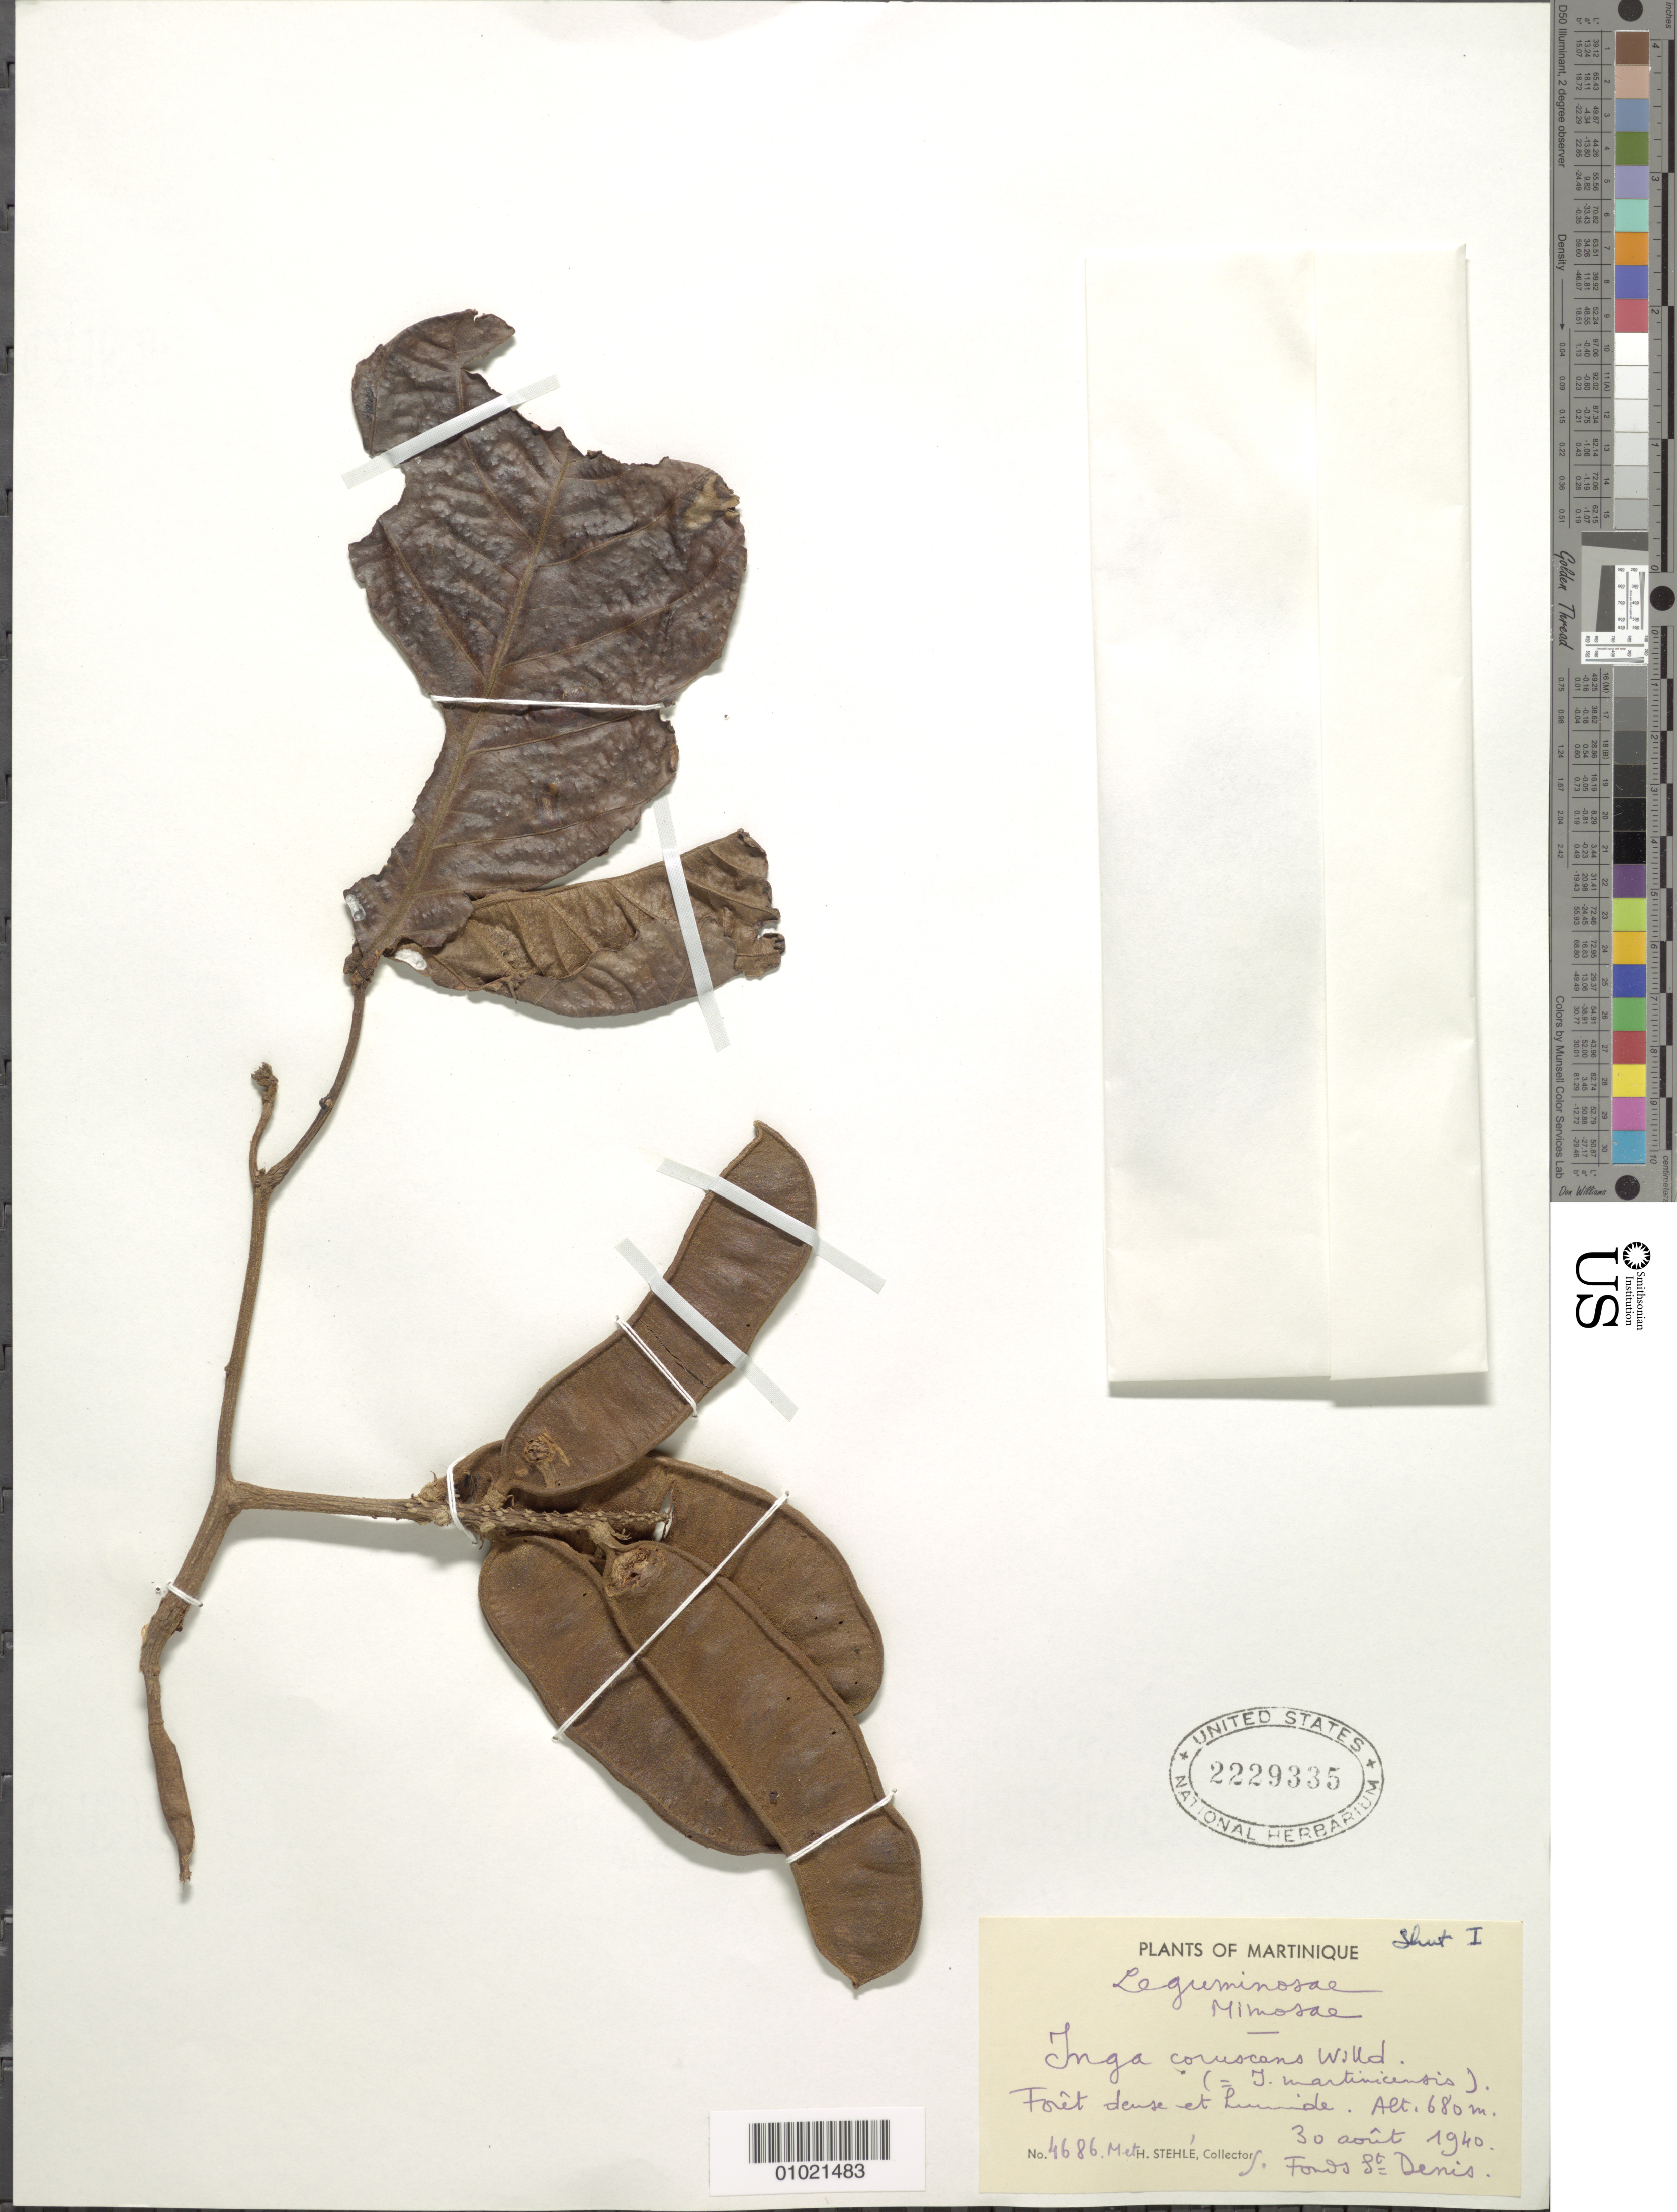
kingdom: Plantae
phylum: Tracheophyta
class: Magnoliopsida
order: Fabales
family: Fabaceae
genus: Inga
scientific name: Inga martinicensis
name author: C. Presl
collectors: M. Stehlé & H. Stehlé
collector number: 4686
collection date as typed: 30 Aug 1940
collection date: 1940-08-30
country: Martinique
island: Martinique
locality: Foet deuse et humide.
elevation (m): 680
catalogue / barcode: US 2229335